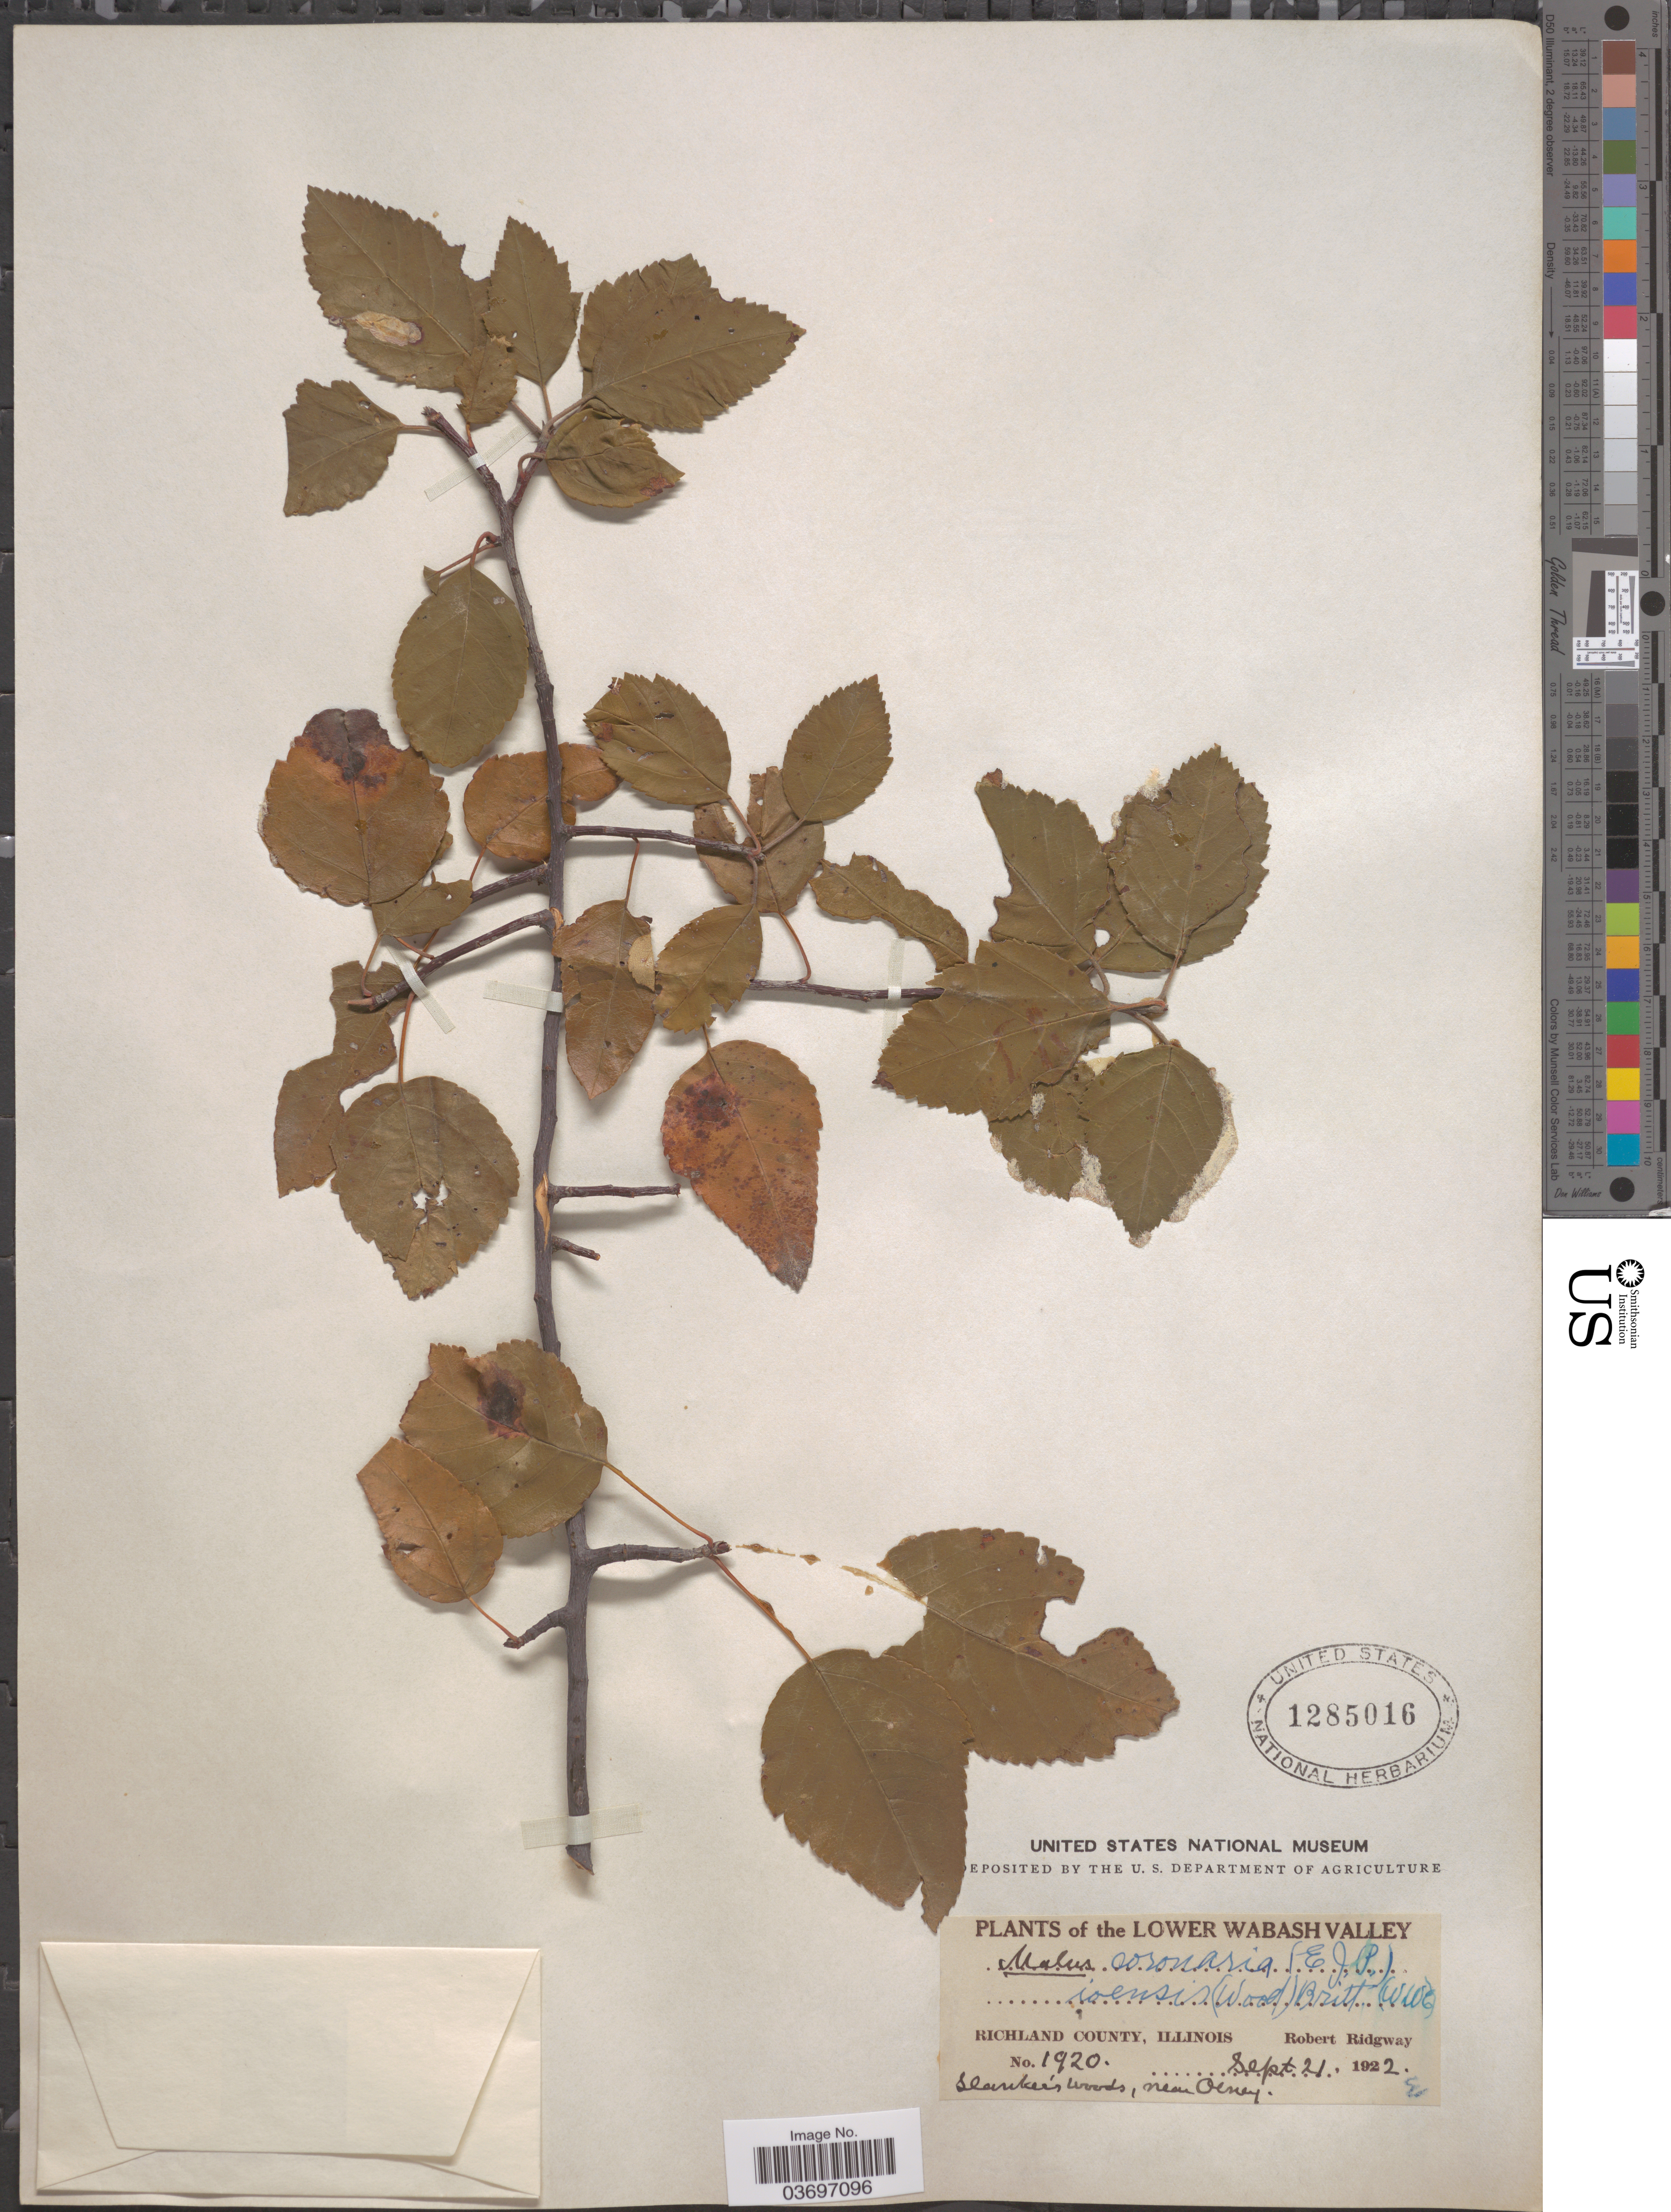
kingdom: Plantae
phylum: Tracheophyta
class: Magnoliopsida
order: Rosales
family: Rosaceae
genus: Malus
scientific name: Malus coronaria var. ioensis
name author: (Alph. Wood) C.K. Schneid.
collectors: R. Ridgway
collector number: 1920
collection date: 1922-09-21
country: United States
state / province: Illinois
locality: The Lower Wabash Valley. Richland County. Slanker's woods, near Olney.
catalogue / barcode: US 1285016